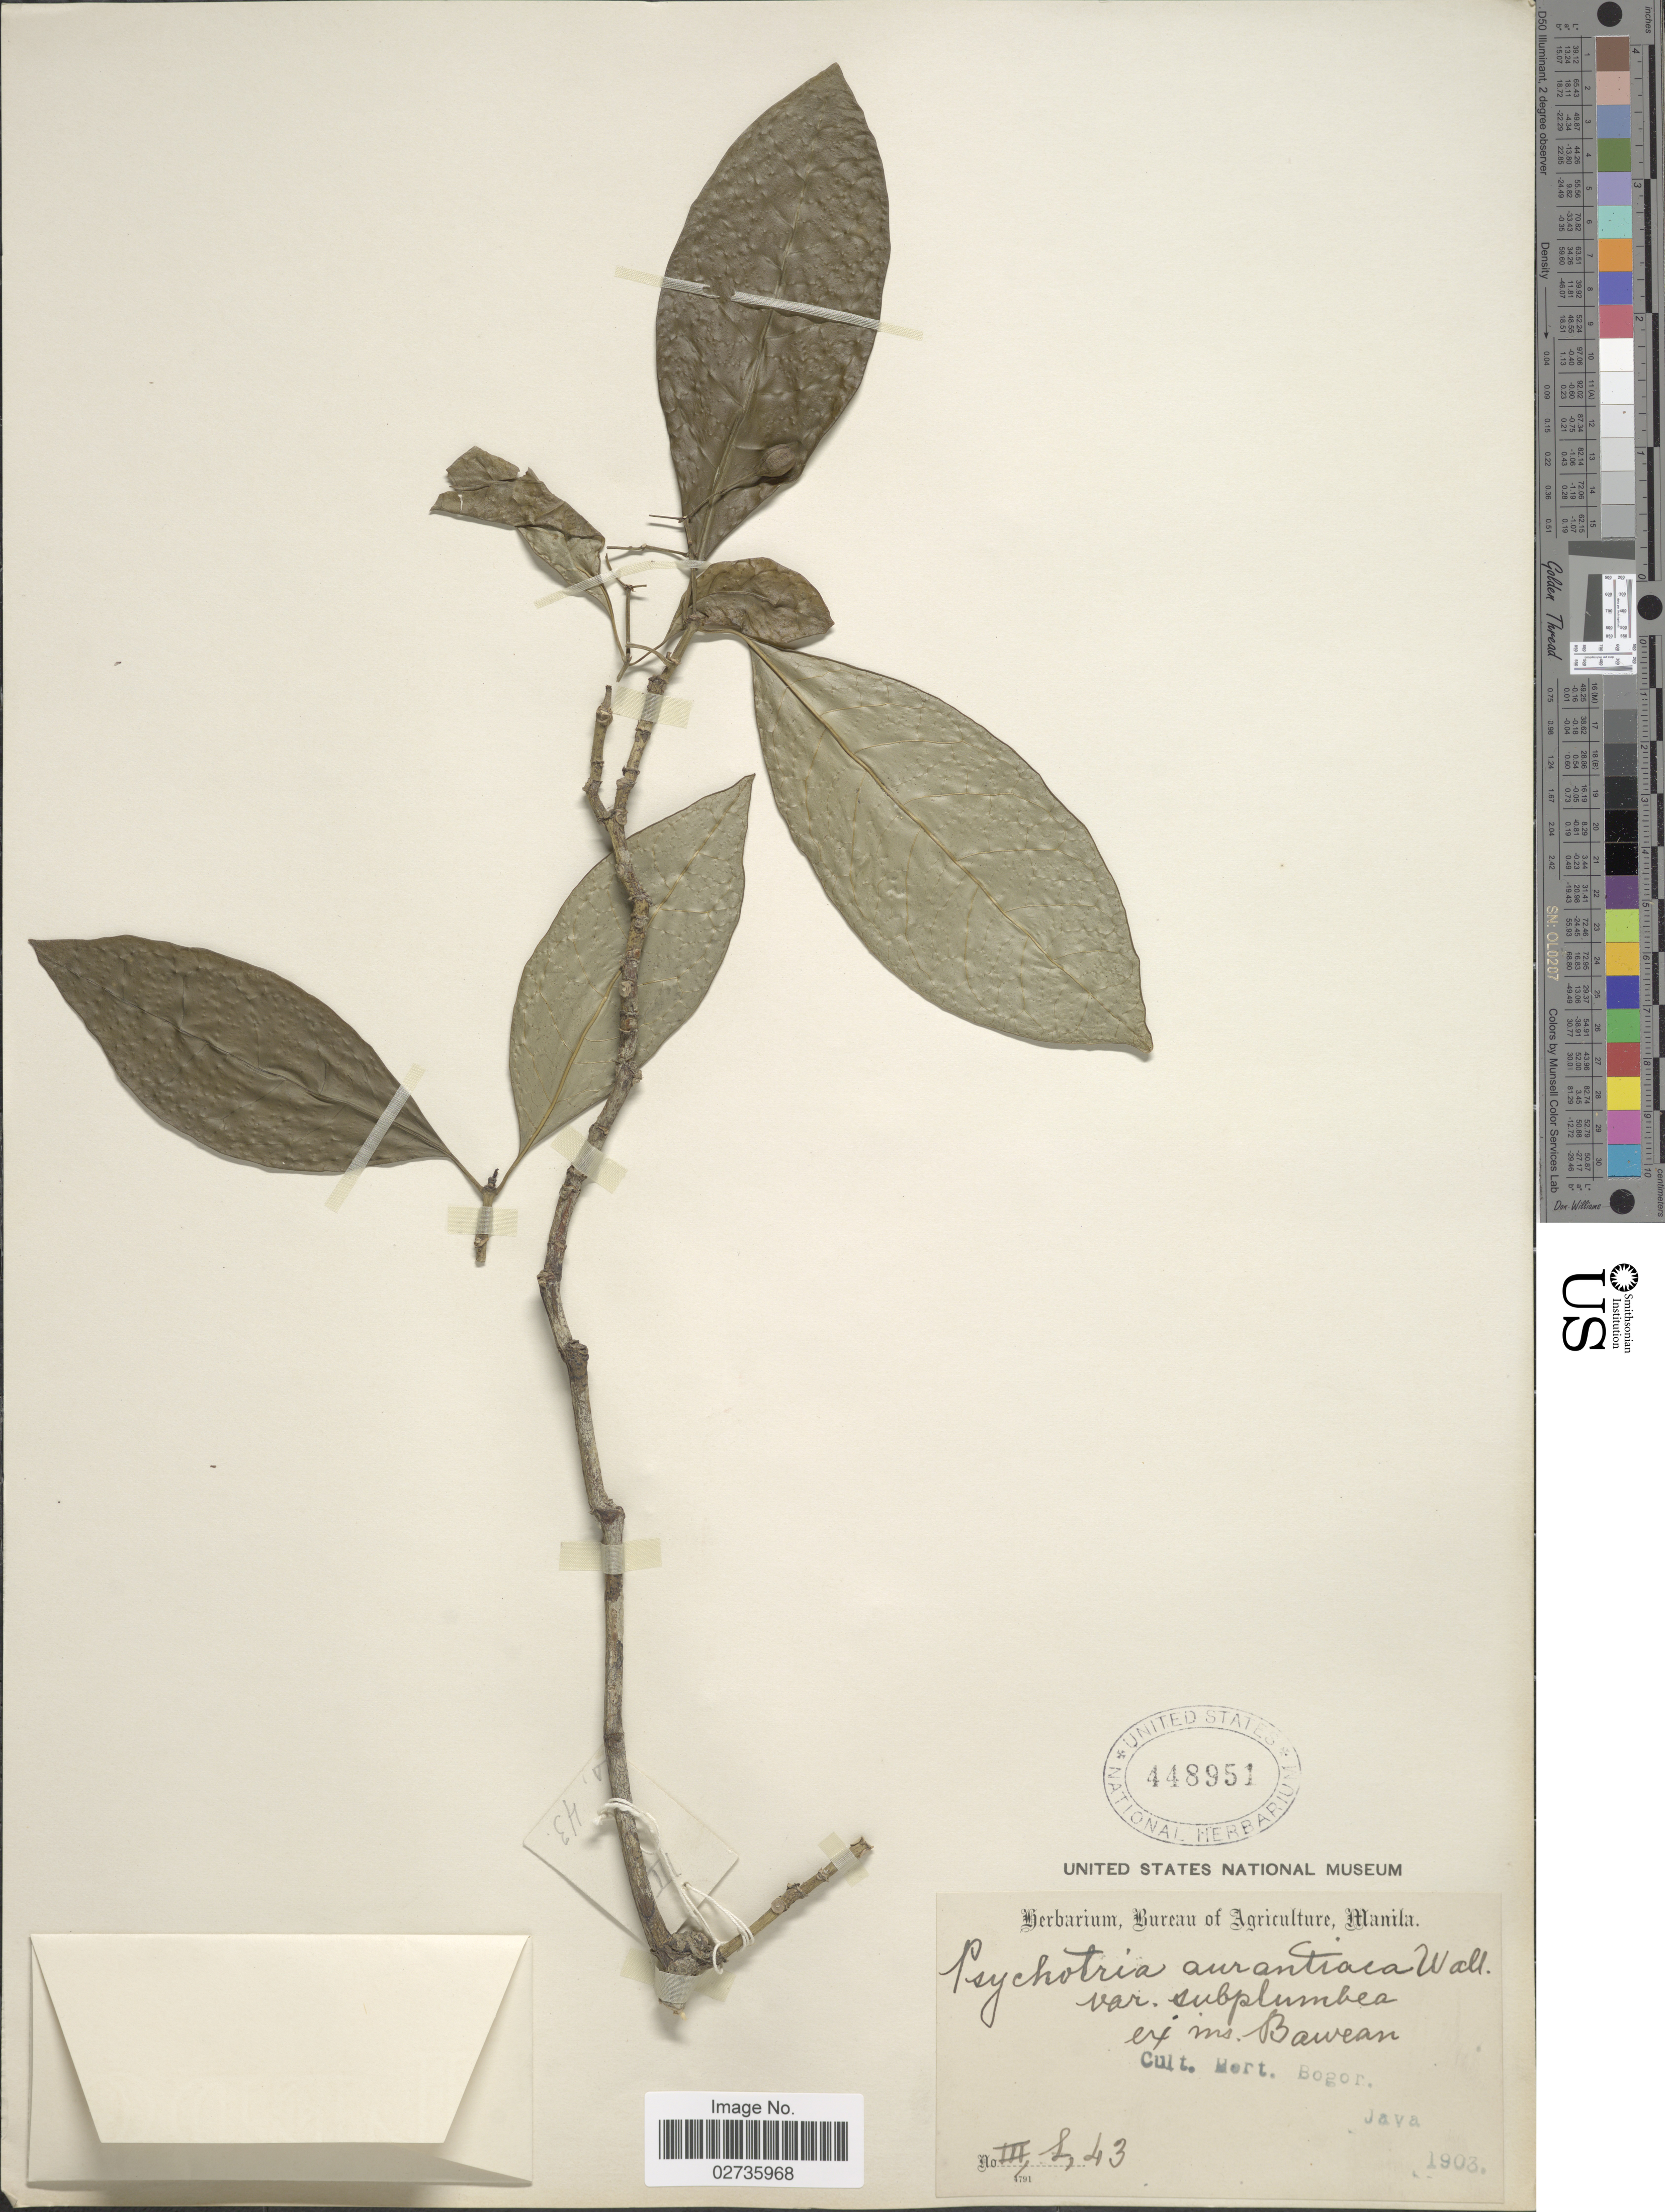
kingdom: Plantae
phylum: Tracheophyta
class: Magnoliopsida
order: Gentianales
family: Rubiaceae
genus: Psychotria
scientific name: Psychotria aurantiaca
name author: Wall.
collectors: ex Herb. Bur. Agric. Manila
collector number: III, L, 43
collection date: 1903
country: Indonesia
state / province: Java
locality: Cult. Hort. Bogor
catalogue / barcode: US 448951